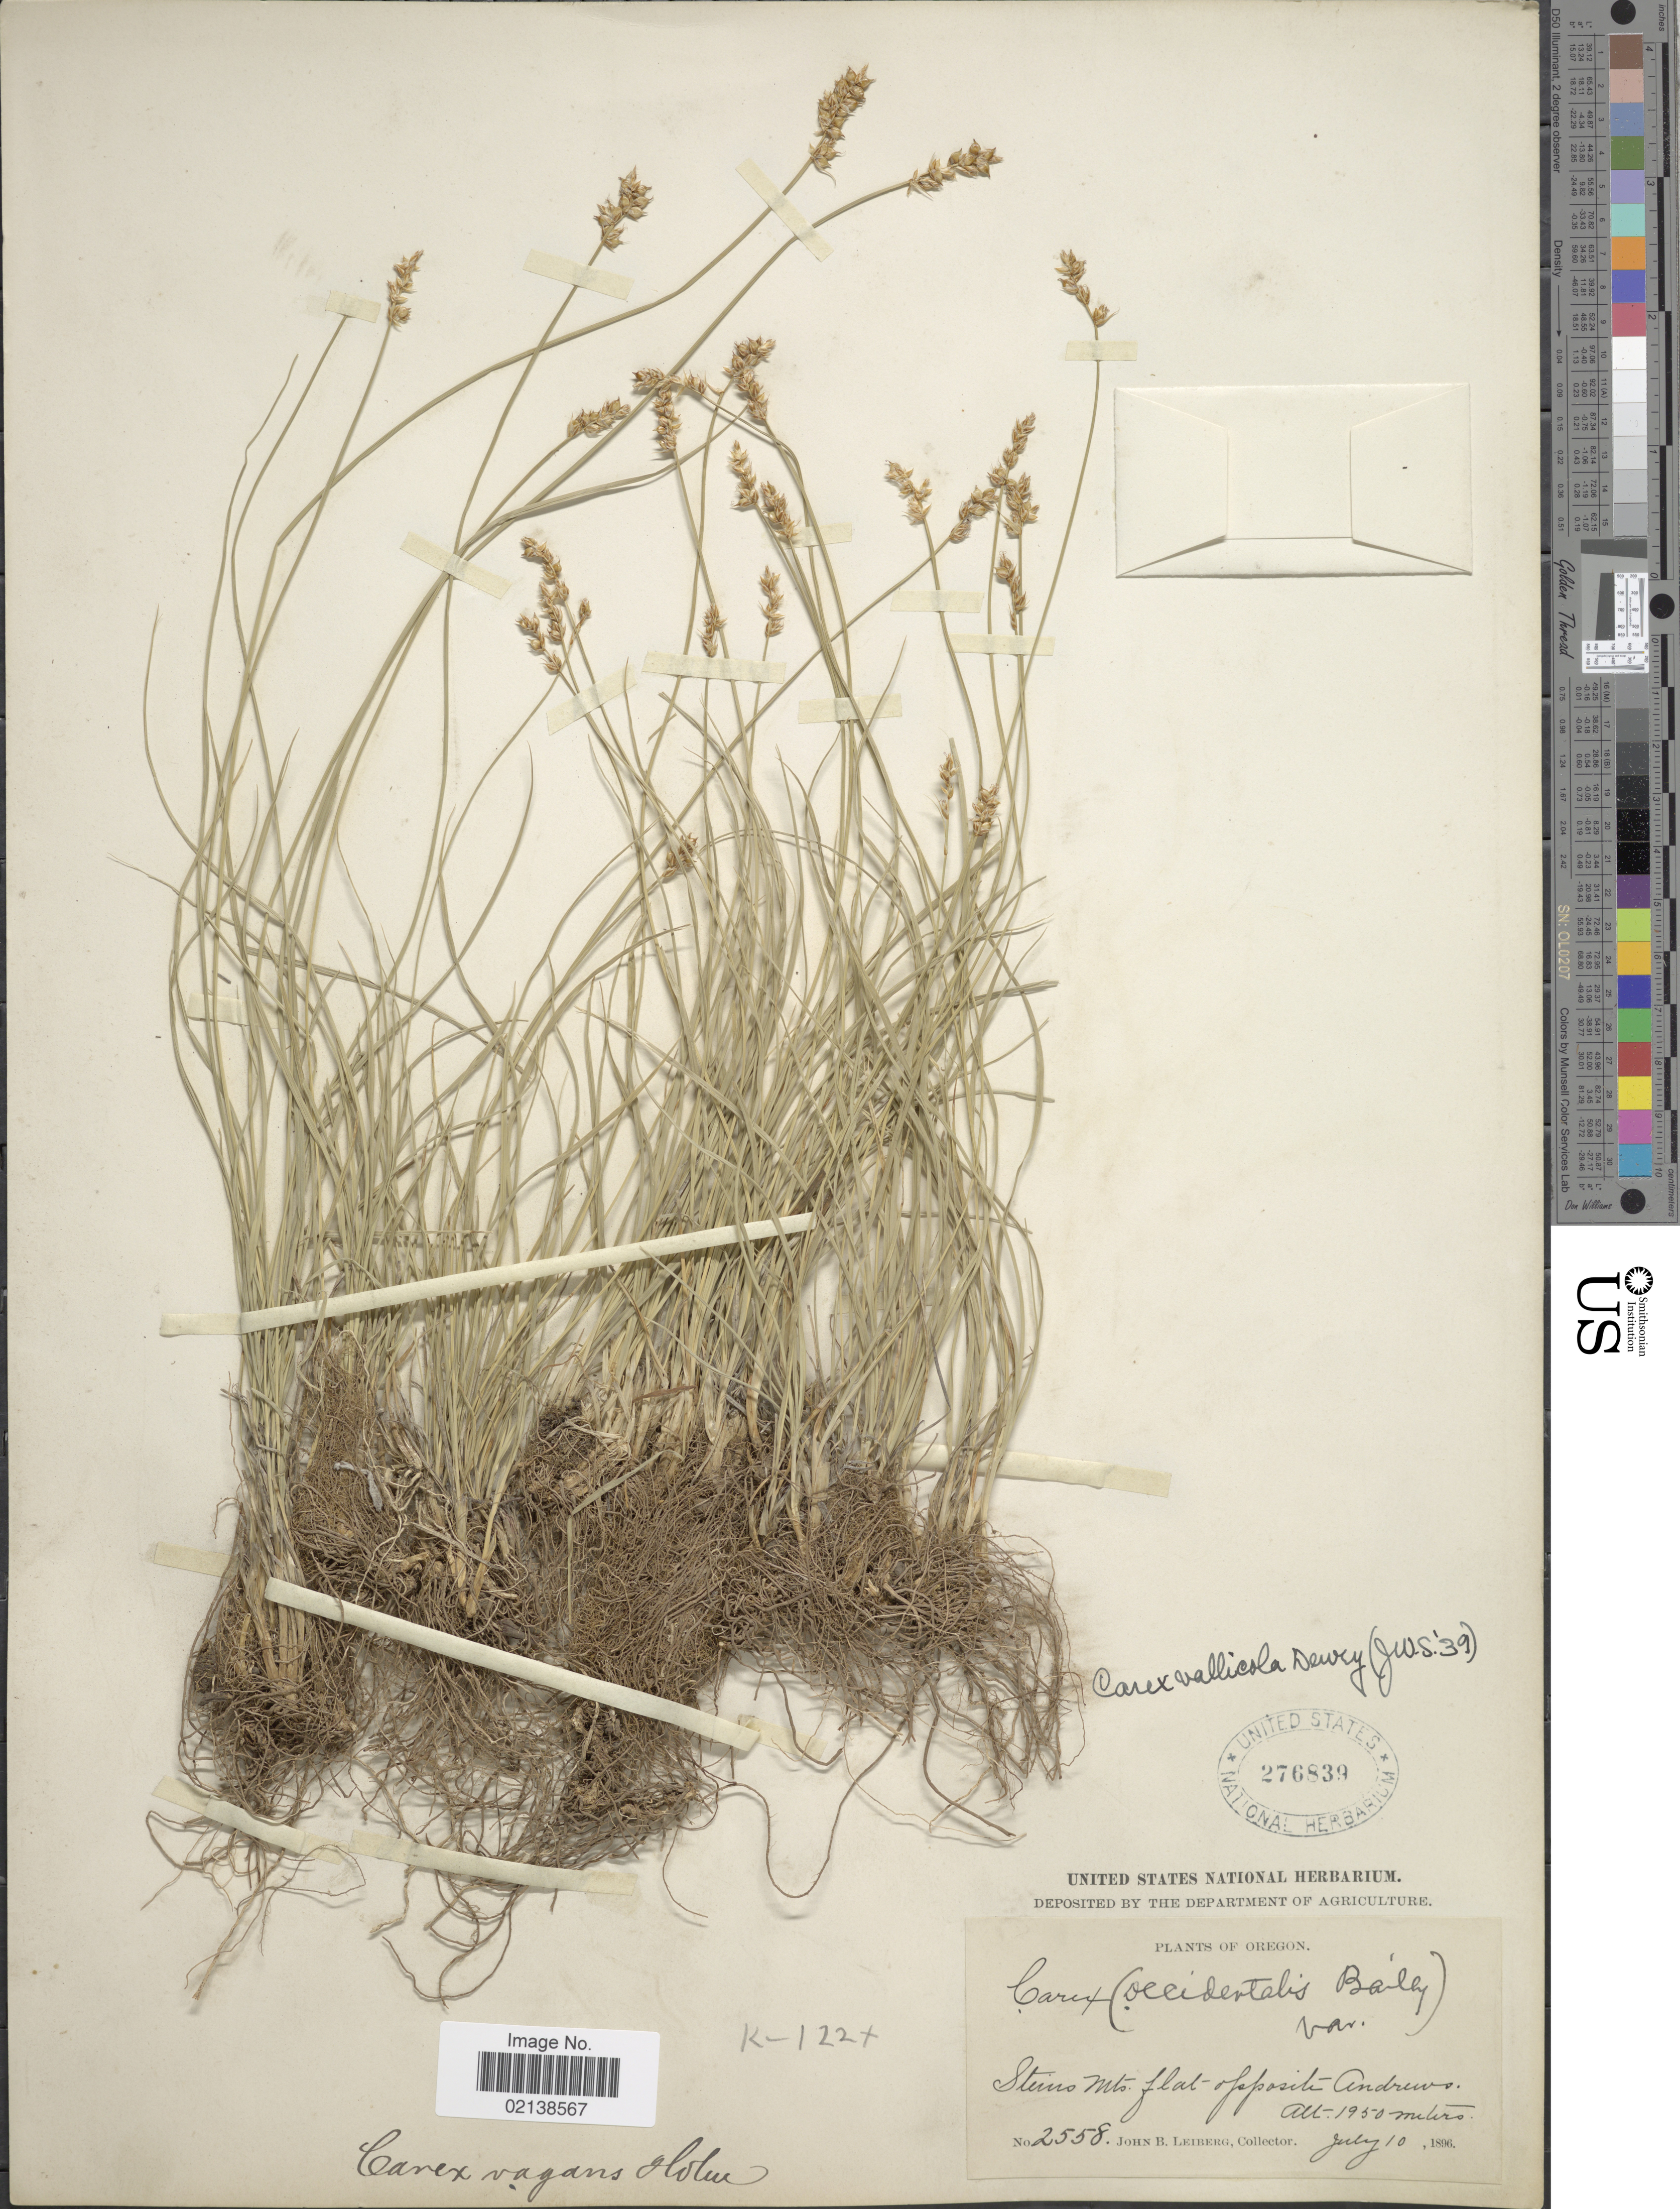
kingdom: Plantae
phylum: Tracheophyta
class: Liliopsida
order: Poales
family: Cyperaceae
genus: Carex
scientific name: Carex vallicola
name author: Dewey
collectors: J. B. Leiberg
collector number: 2558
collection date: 1896-07-10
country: United States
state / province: Oregon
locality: Steins Mts. flat opposite Andrews.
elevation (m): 1950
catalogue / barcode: US 276839